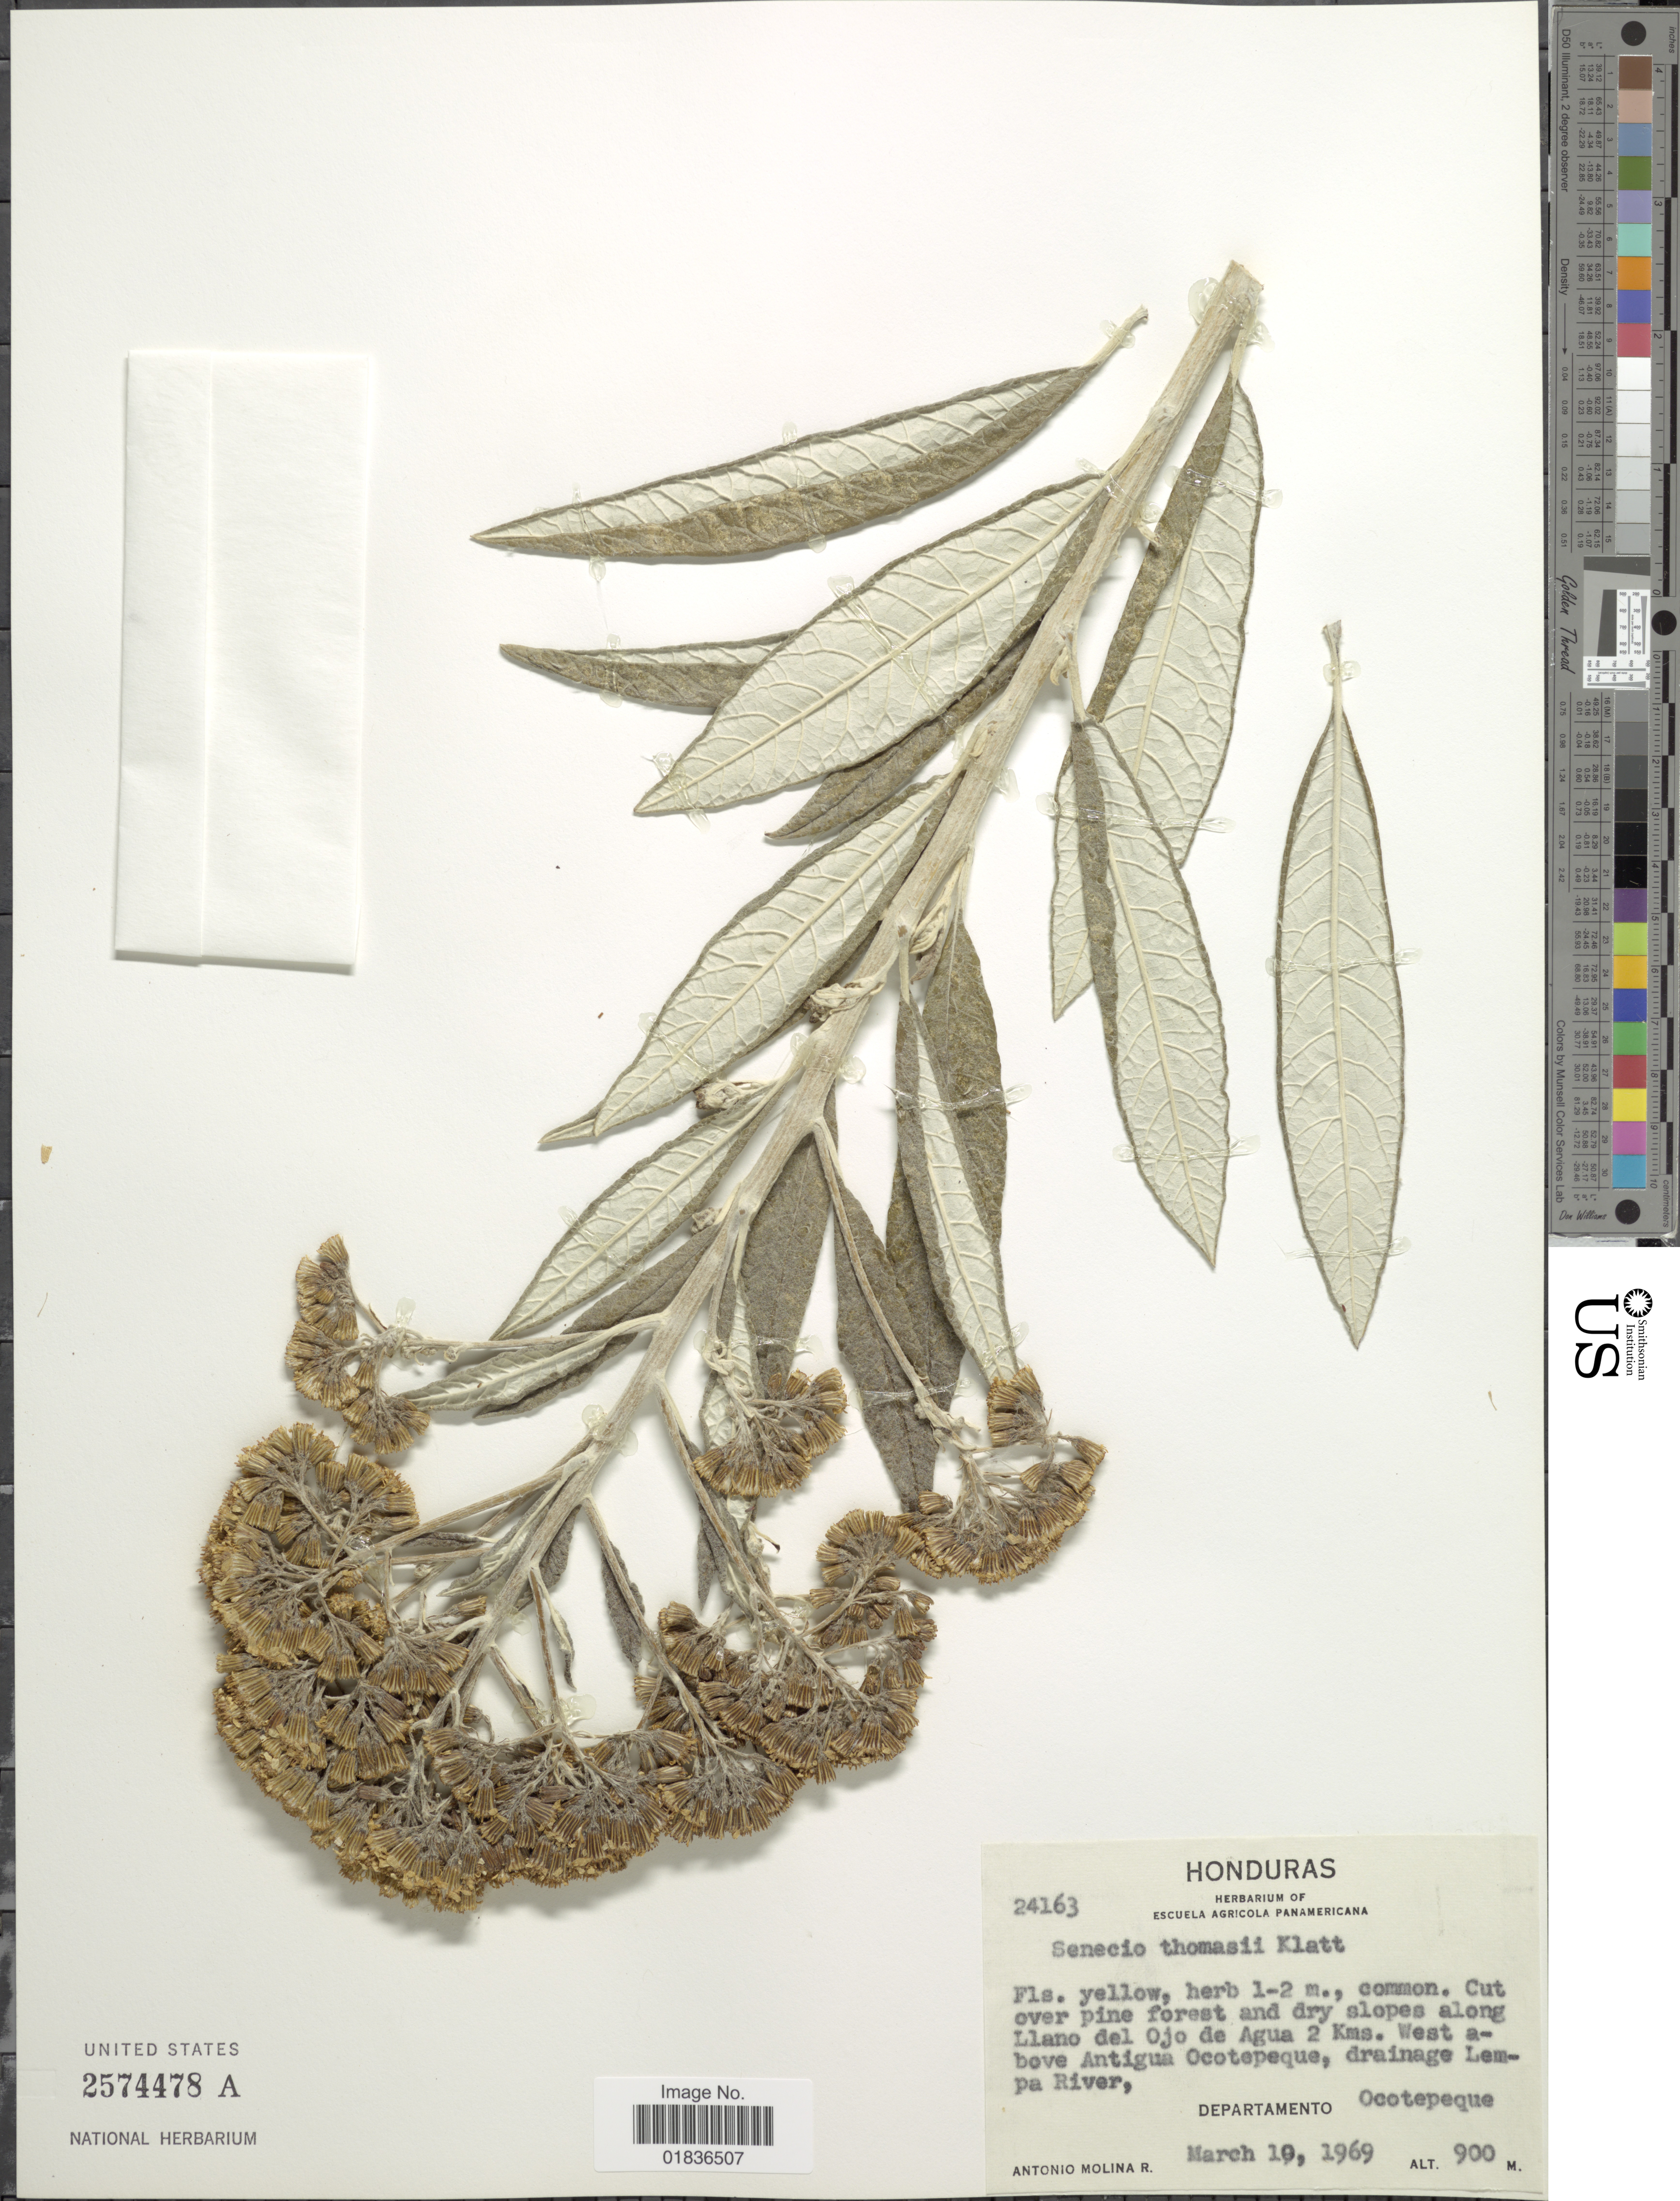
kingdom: Plantae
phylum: Tracheophyta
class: Magnoliopsida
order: Asterales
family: Asteraceae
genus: Senecio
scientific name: Senecio deppeanus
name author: Hemsl.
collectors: A. Molina R.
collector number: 24163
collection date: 1969-03-10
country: Honduras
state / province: Ocotepeque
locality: Cut over pine forest and dry slopes along Llando del Ojo de Agua 2 Kms. West above Antigua Ocotepeque, drainage Lempa River.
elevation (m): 900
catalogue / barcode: US 2574478A